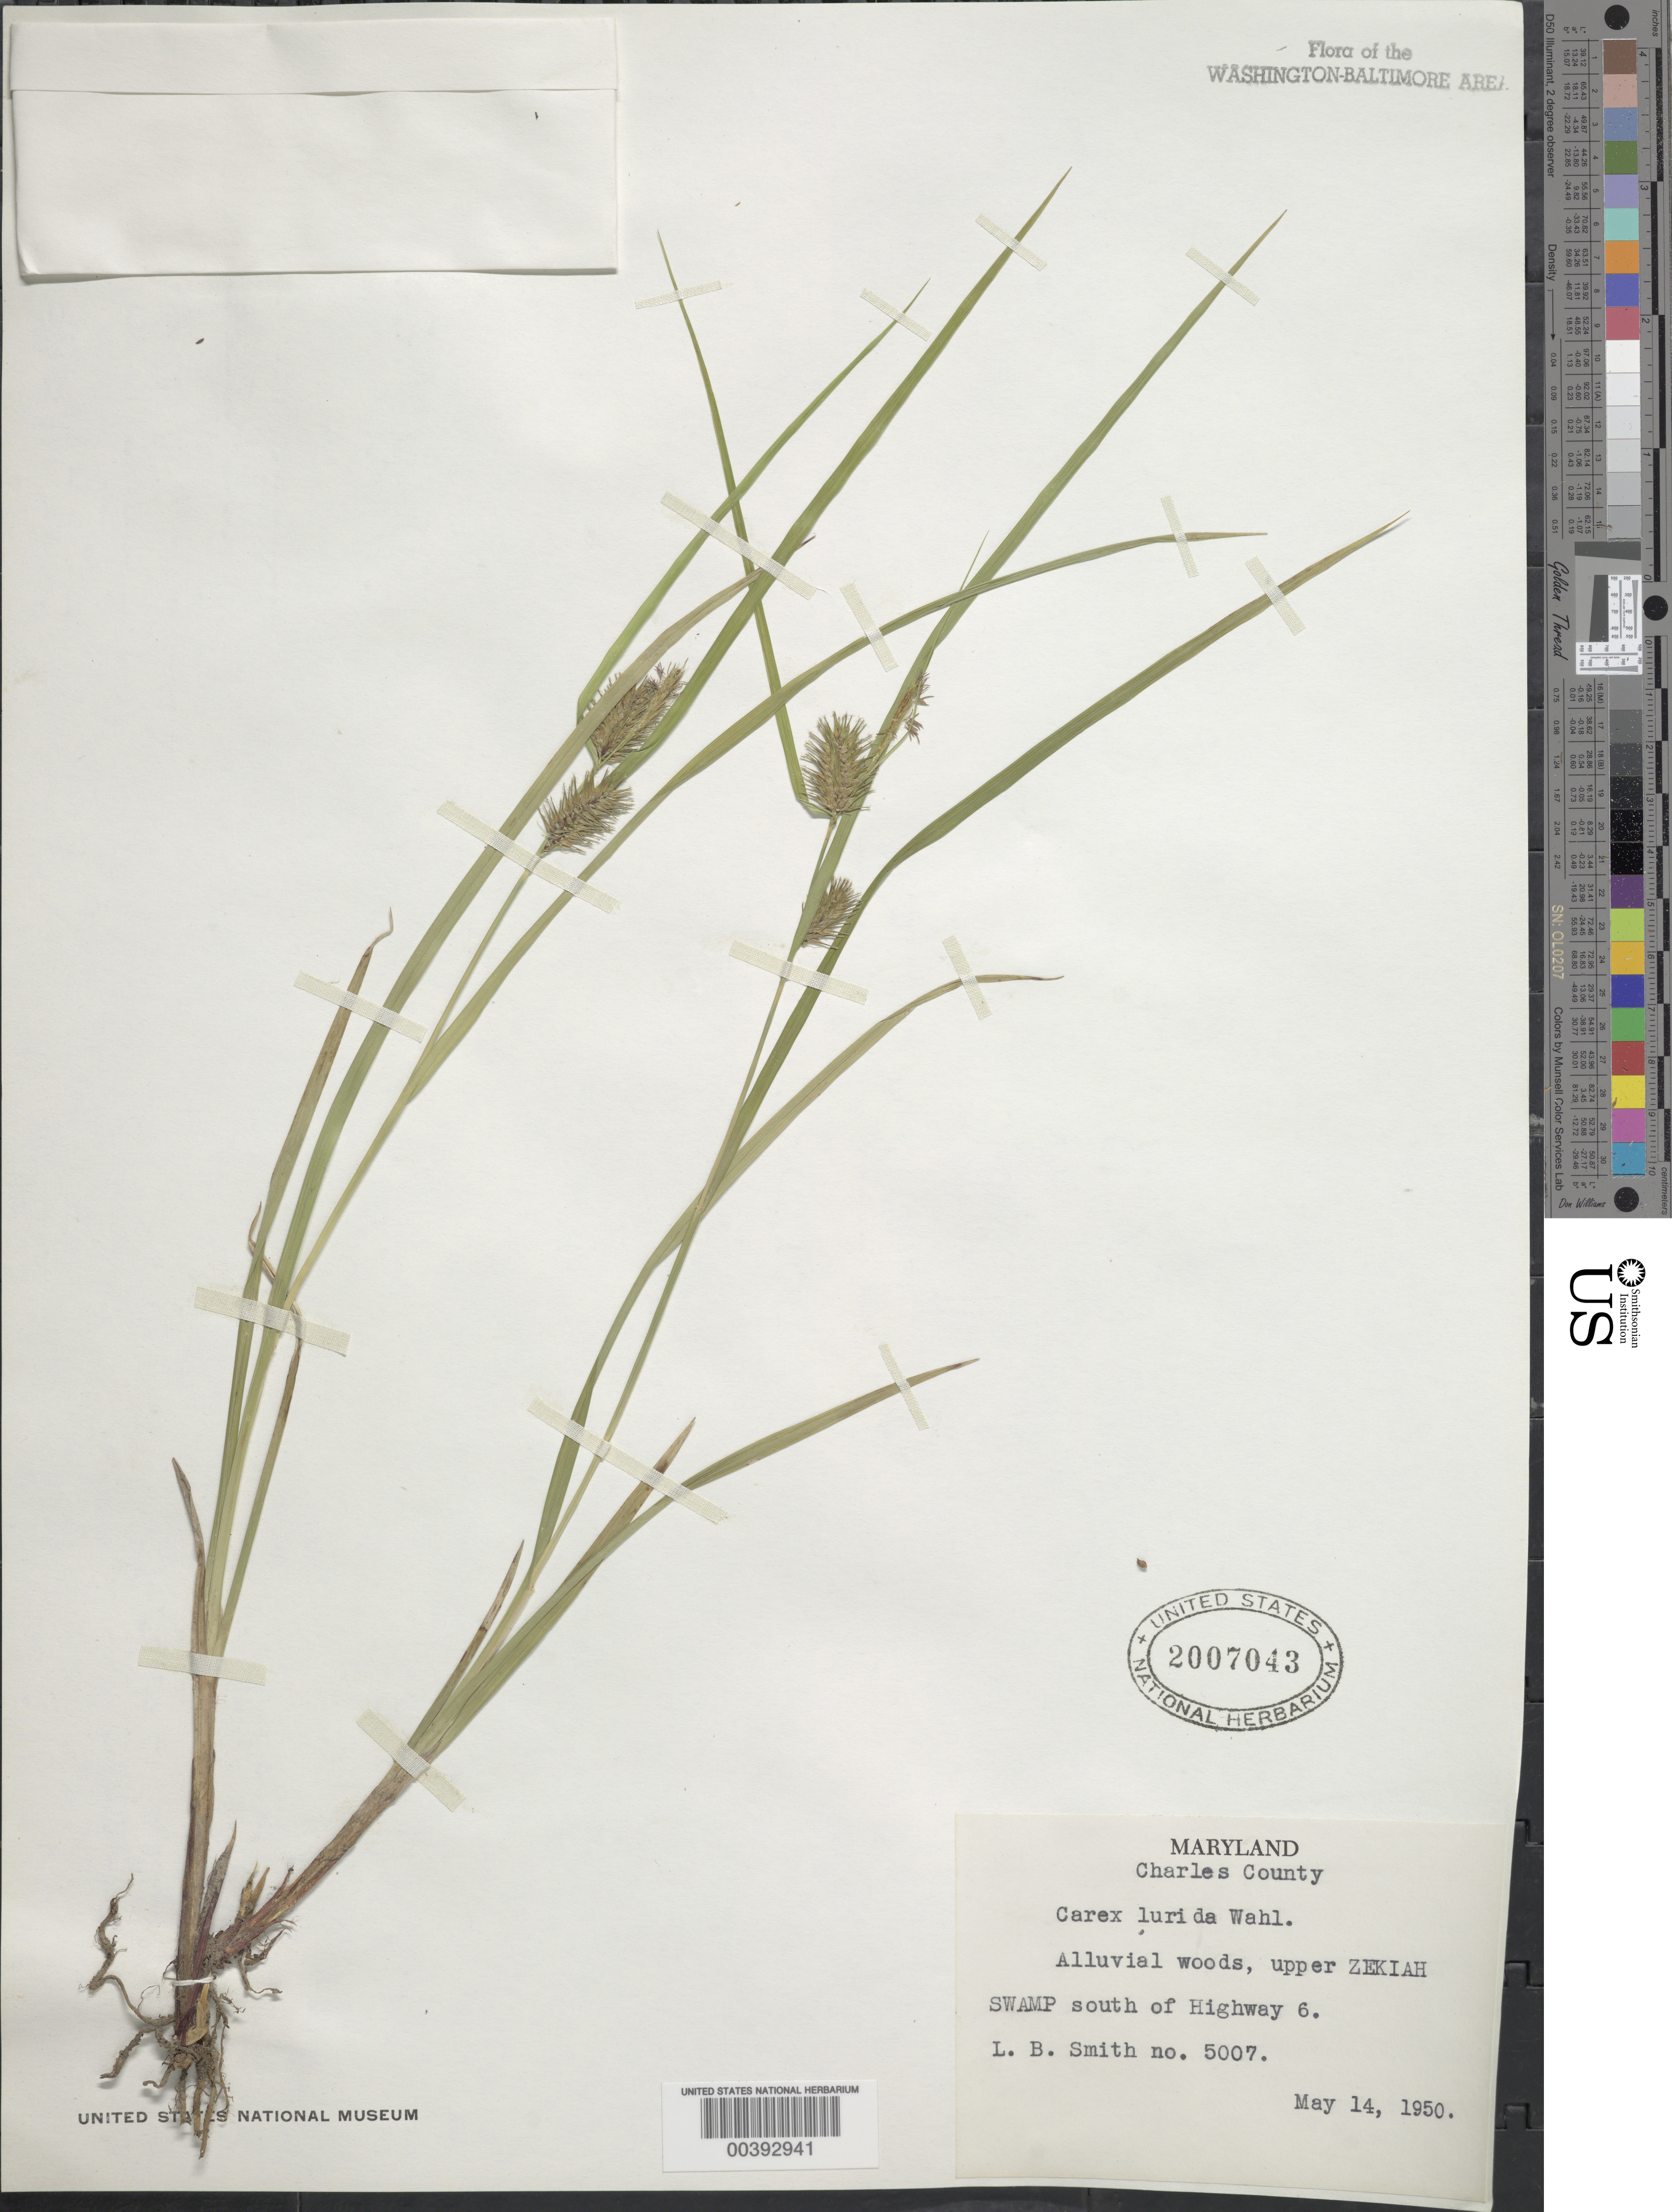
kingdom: Plantae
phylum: Tracheophyta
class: Liliopsida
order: Poales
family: Cyperaceae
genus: Carex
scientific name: Carex lurida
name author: Wahlenb.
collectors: L. Smith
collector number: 5007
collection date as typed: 14 May 1950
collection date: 1950-05-14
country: United States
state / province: Maryland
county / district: Charles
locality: Zekiah Swamp, south of Highway 6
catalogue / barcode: US 2007043